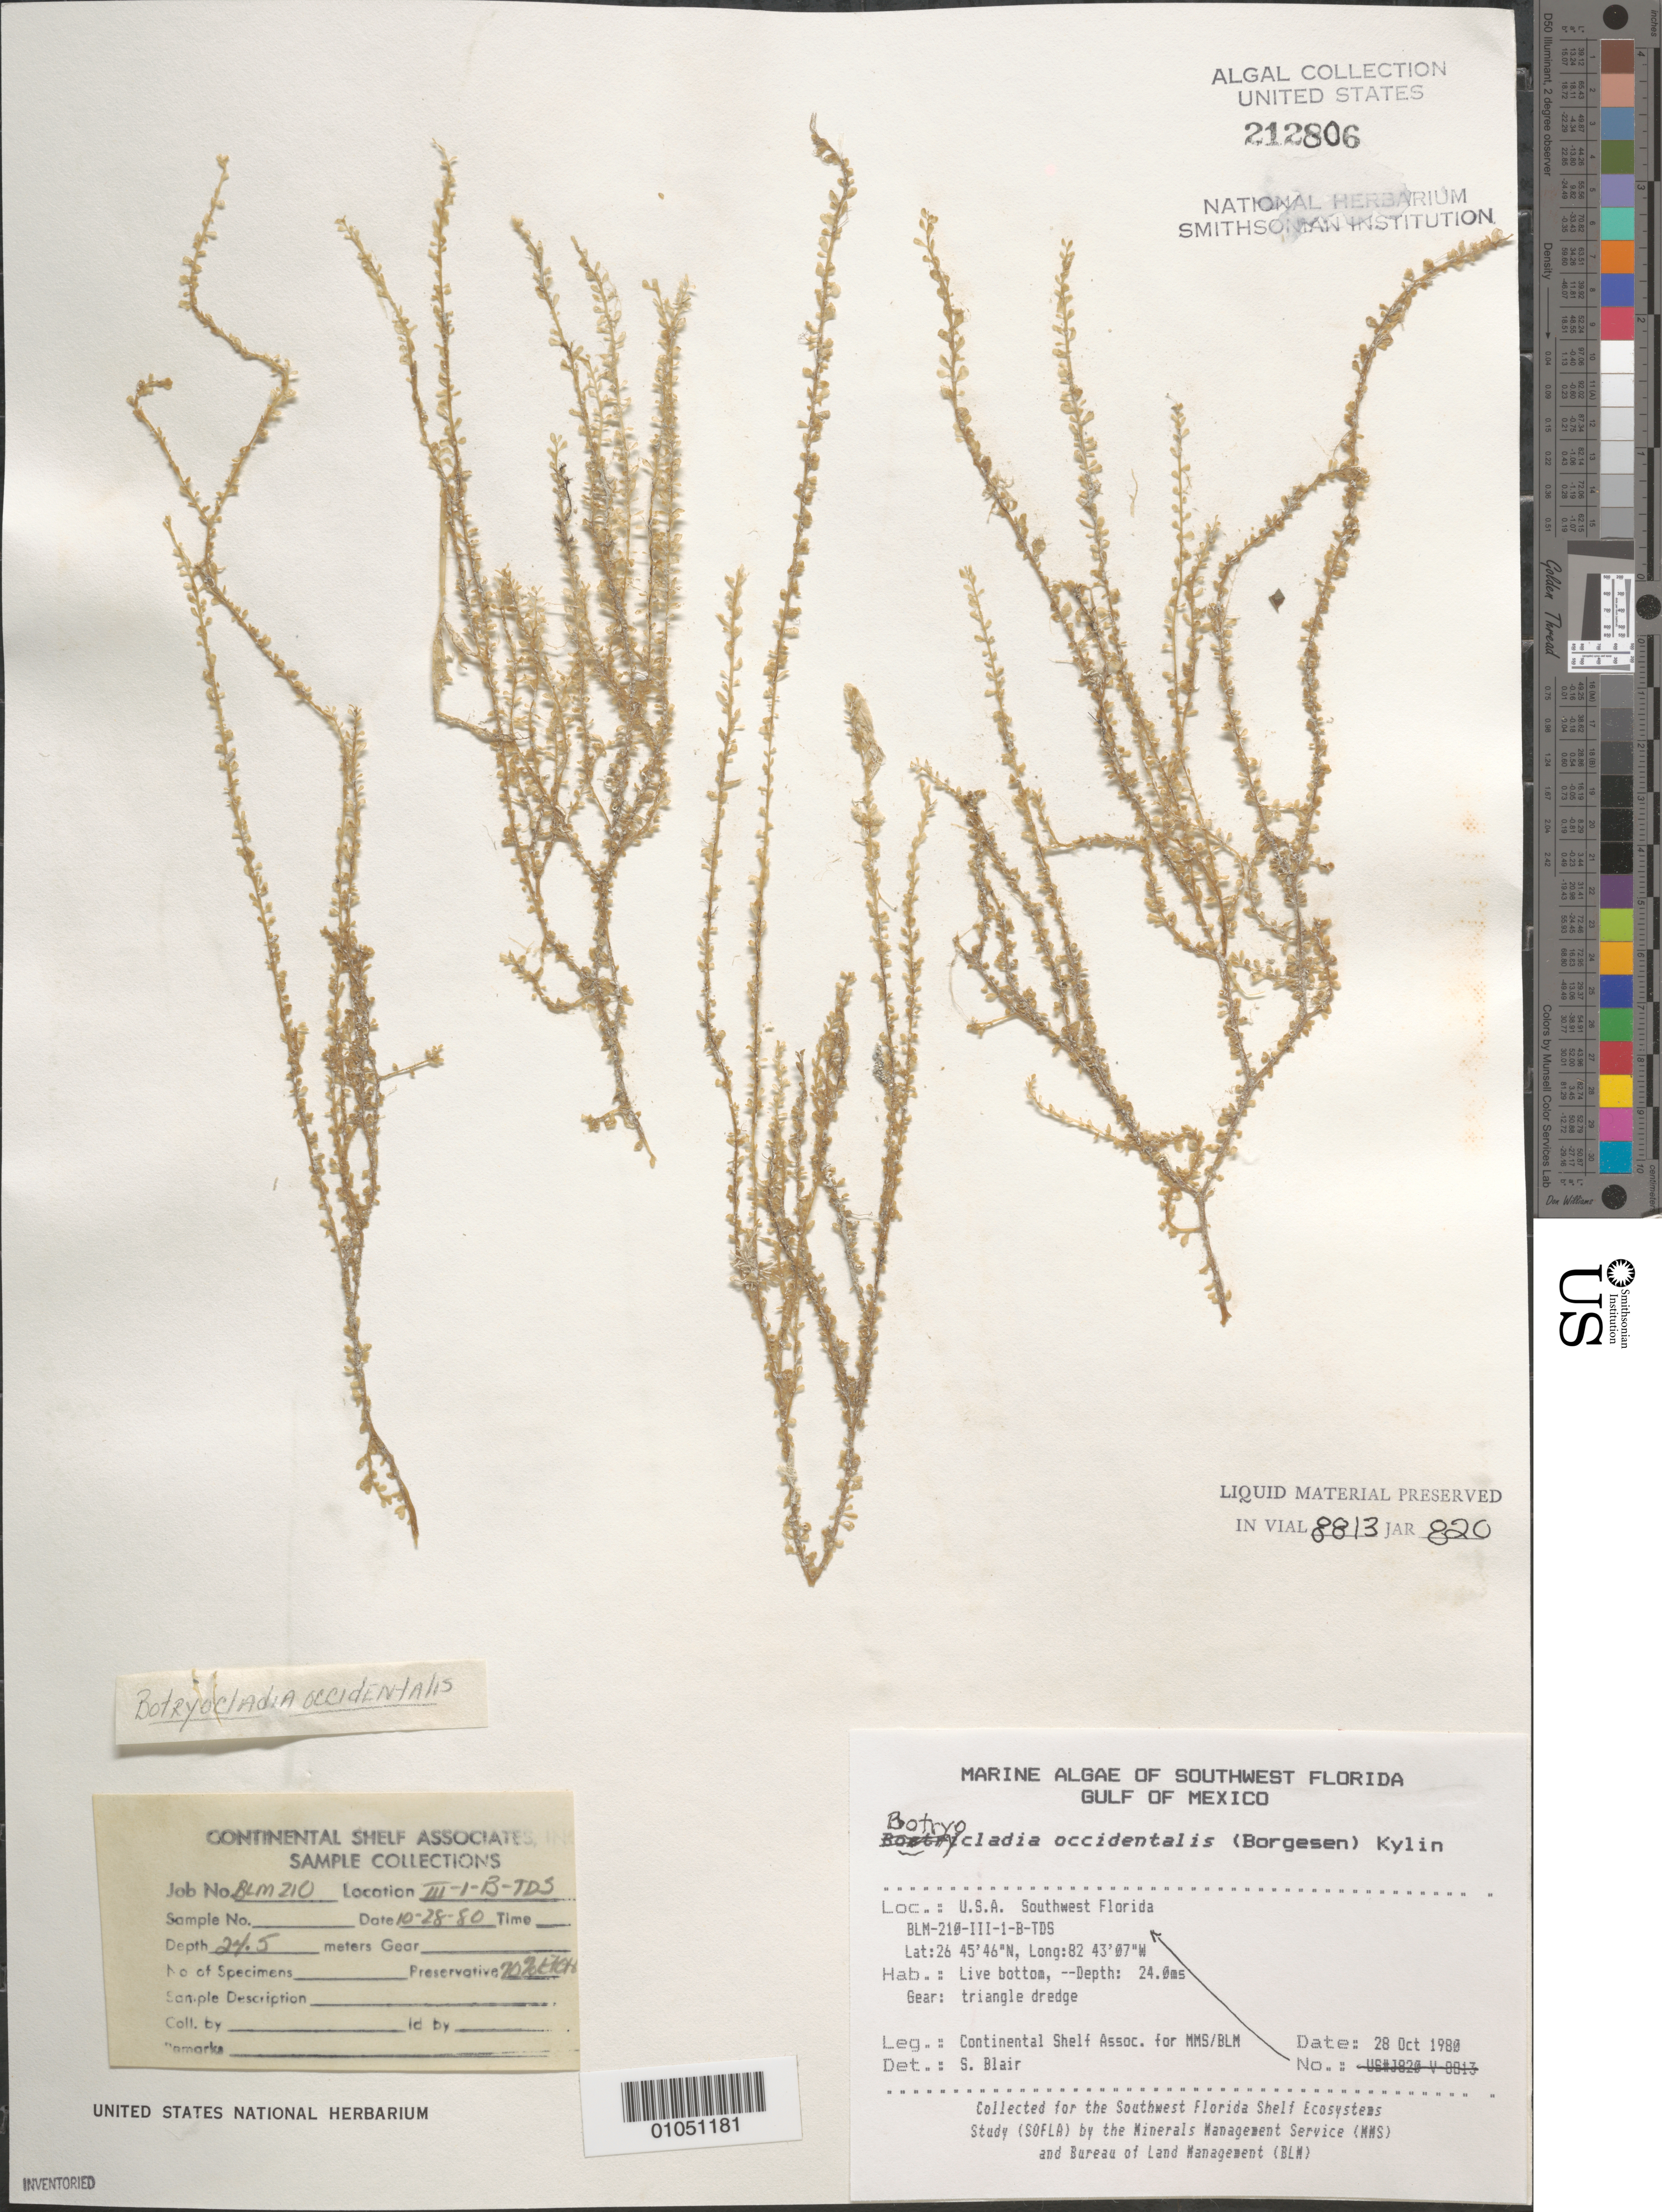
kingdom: Plantae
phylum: Rhodophyta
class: Florideophyceae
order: Rhodymeniales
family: Rhodymeniaceae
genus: Botryocladia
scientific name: Botryocladia occidentalis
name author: (Børgesen) Kylin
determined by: Blair, S. M.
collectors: Continental Shelf Associates for the MMS/BLM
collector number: BLM-210-III-1-B-TDS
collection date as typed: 28 Oct 1980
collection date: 1980-10-28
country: United States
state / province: Florida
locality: Gulf of Mexico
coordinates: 26 45'46"N, 82 43'07"W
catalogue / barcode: US 212806